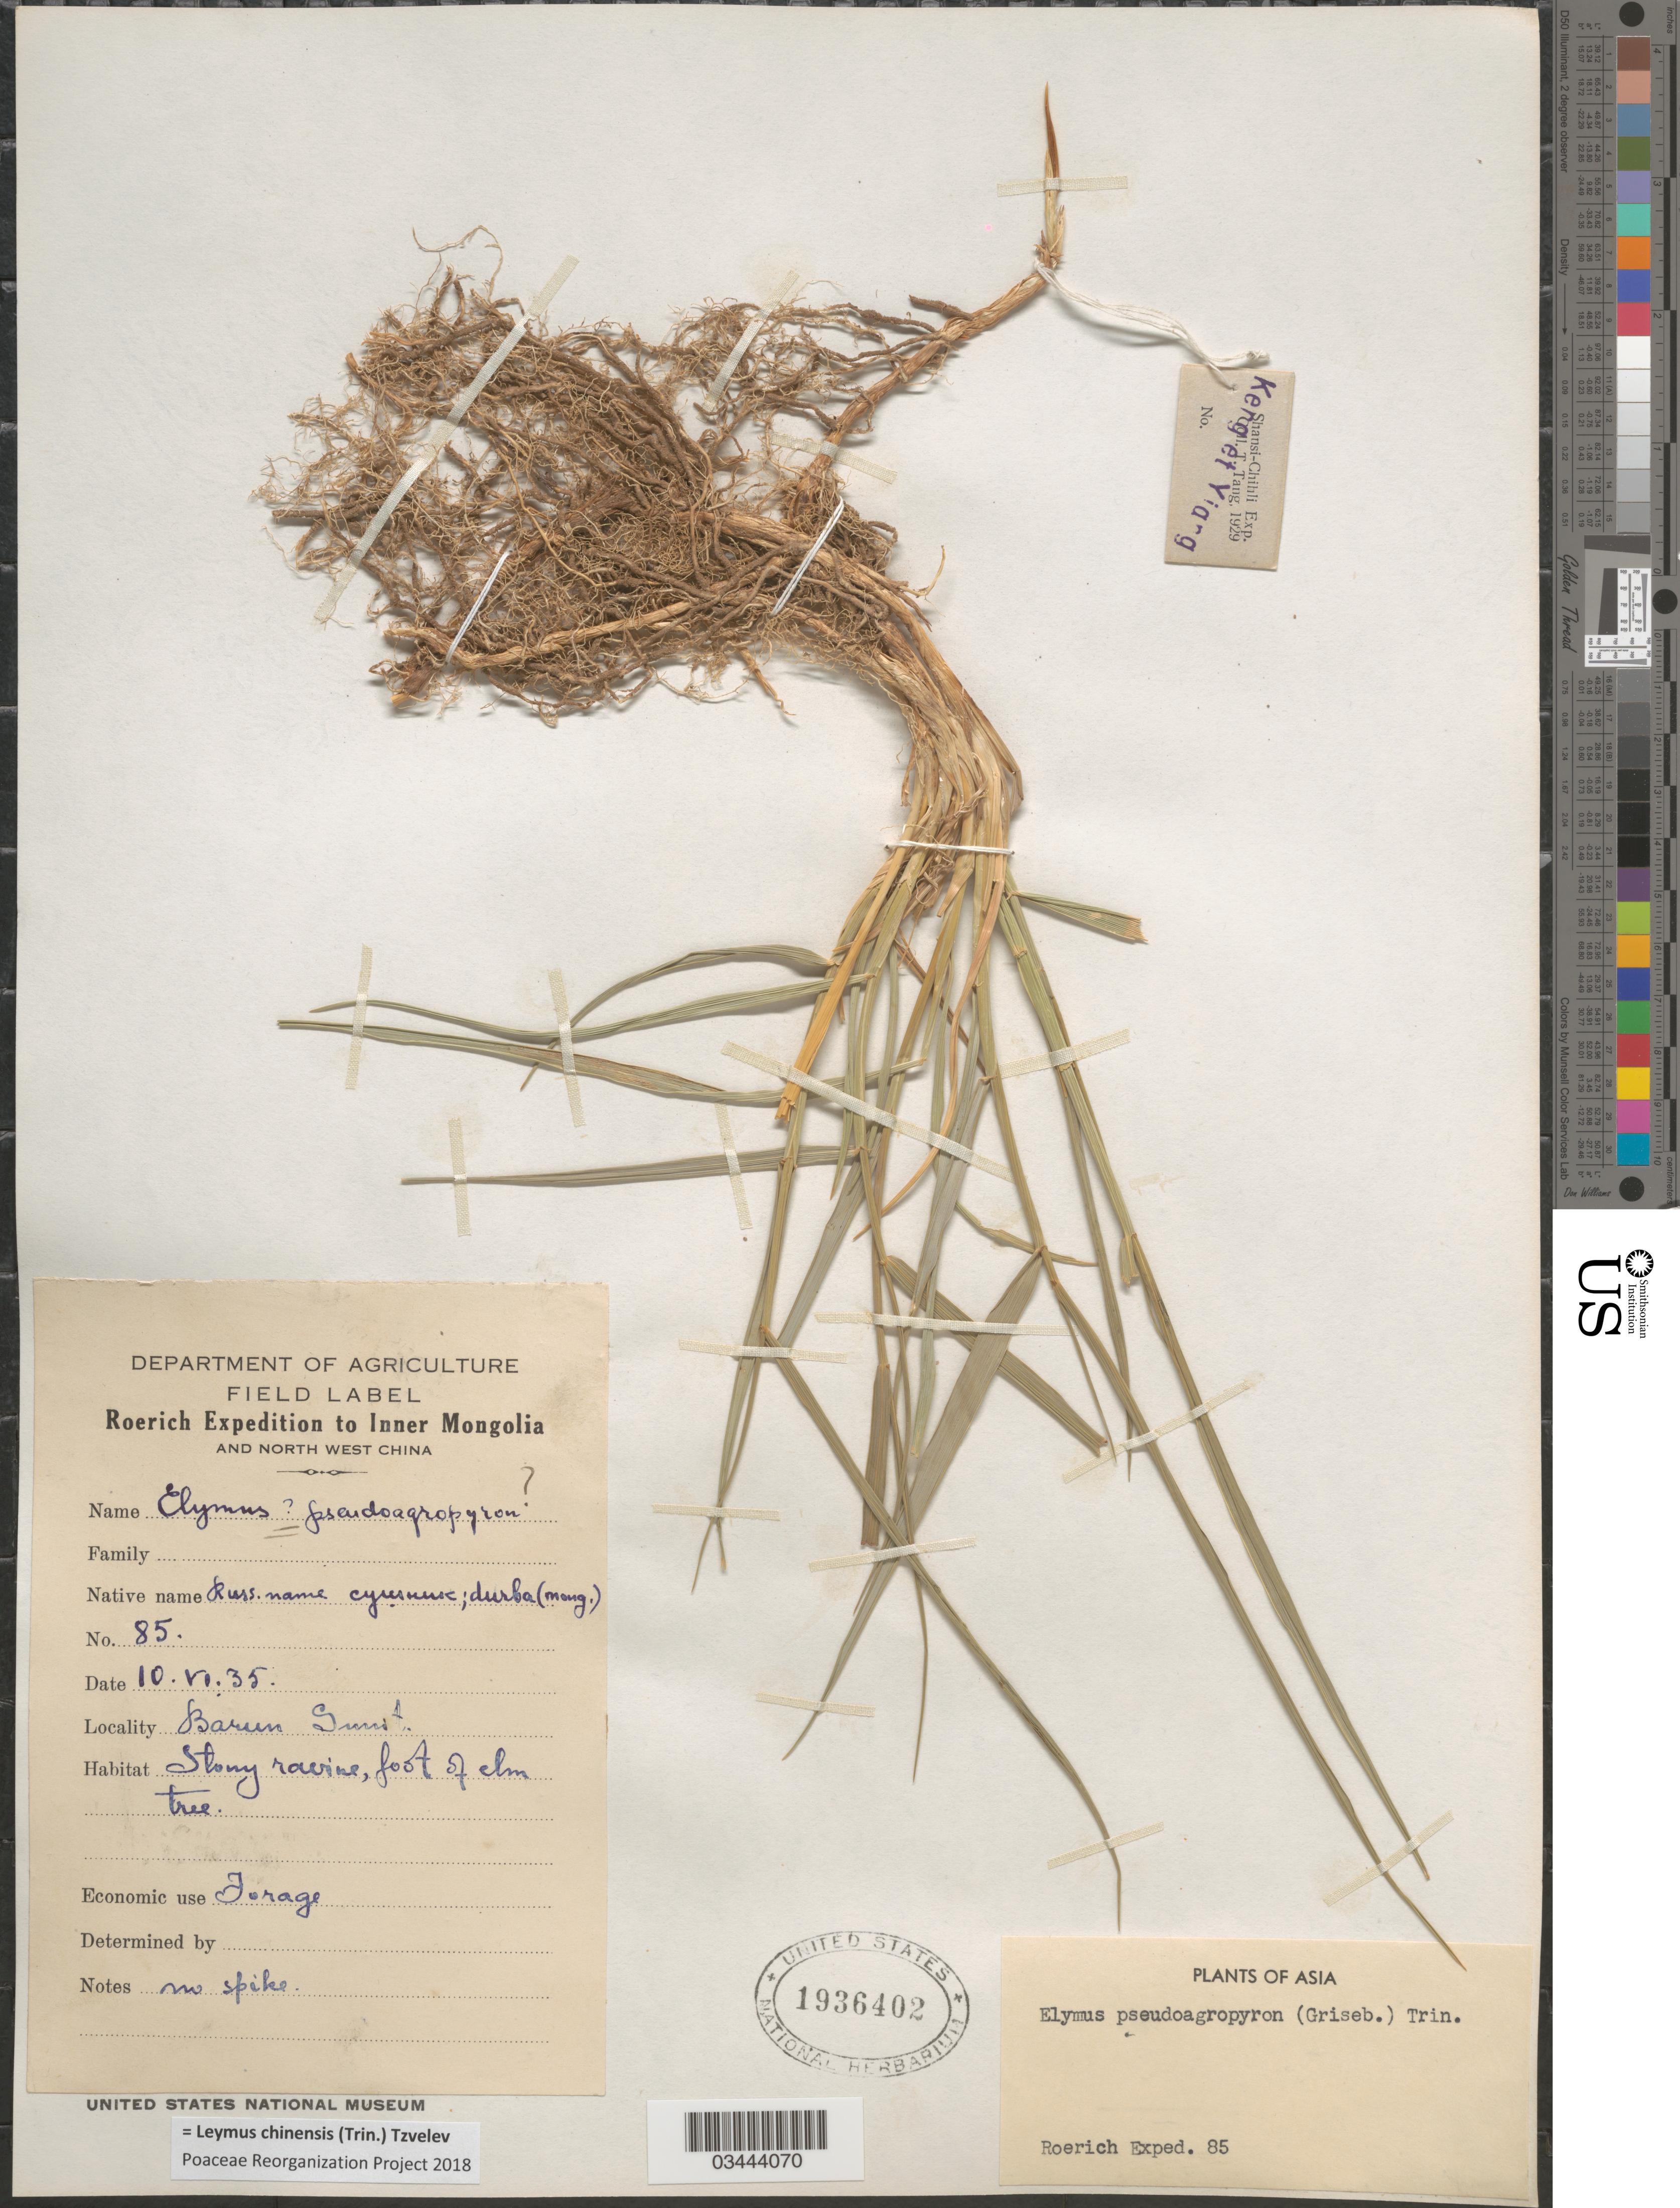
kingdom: Plantae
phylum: Tracheophyta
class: Liliopsida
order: Poales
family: Poaceae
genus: Leymus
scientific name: Leymus chinensis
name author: (Trin.) Tzvelev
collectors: Roerich Expedition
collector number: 85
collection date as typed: Transcribed d/m/y: 10/6/35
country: China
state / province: Nei Monggol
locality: To Inner Mongolia and North West China. Barun Sunit. Stony ravine, foot of elm tree. Shansi-Chihli Exp. [unsure placement]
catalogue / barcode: US 1936402